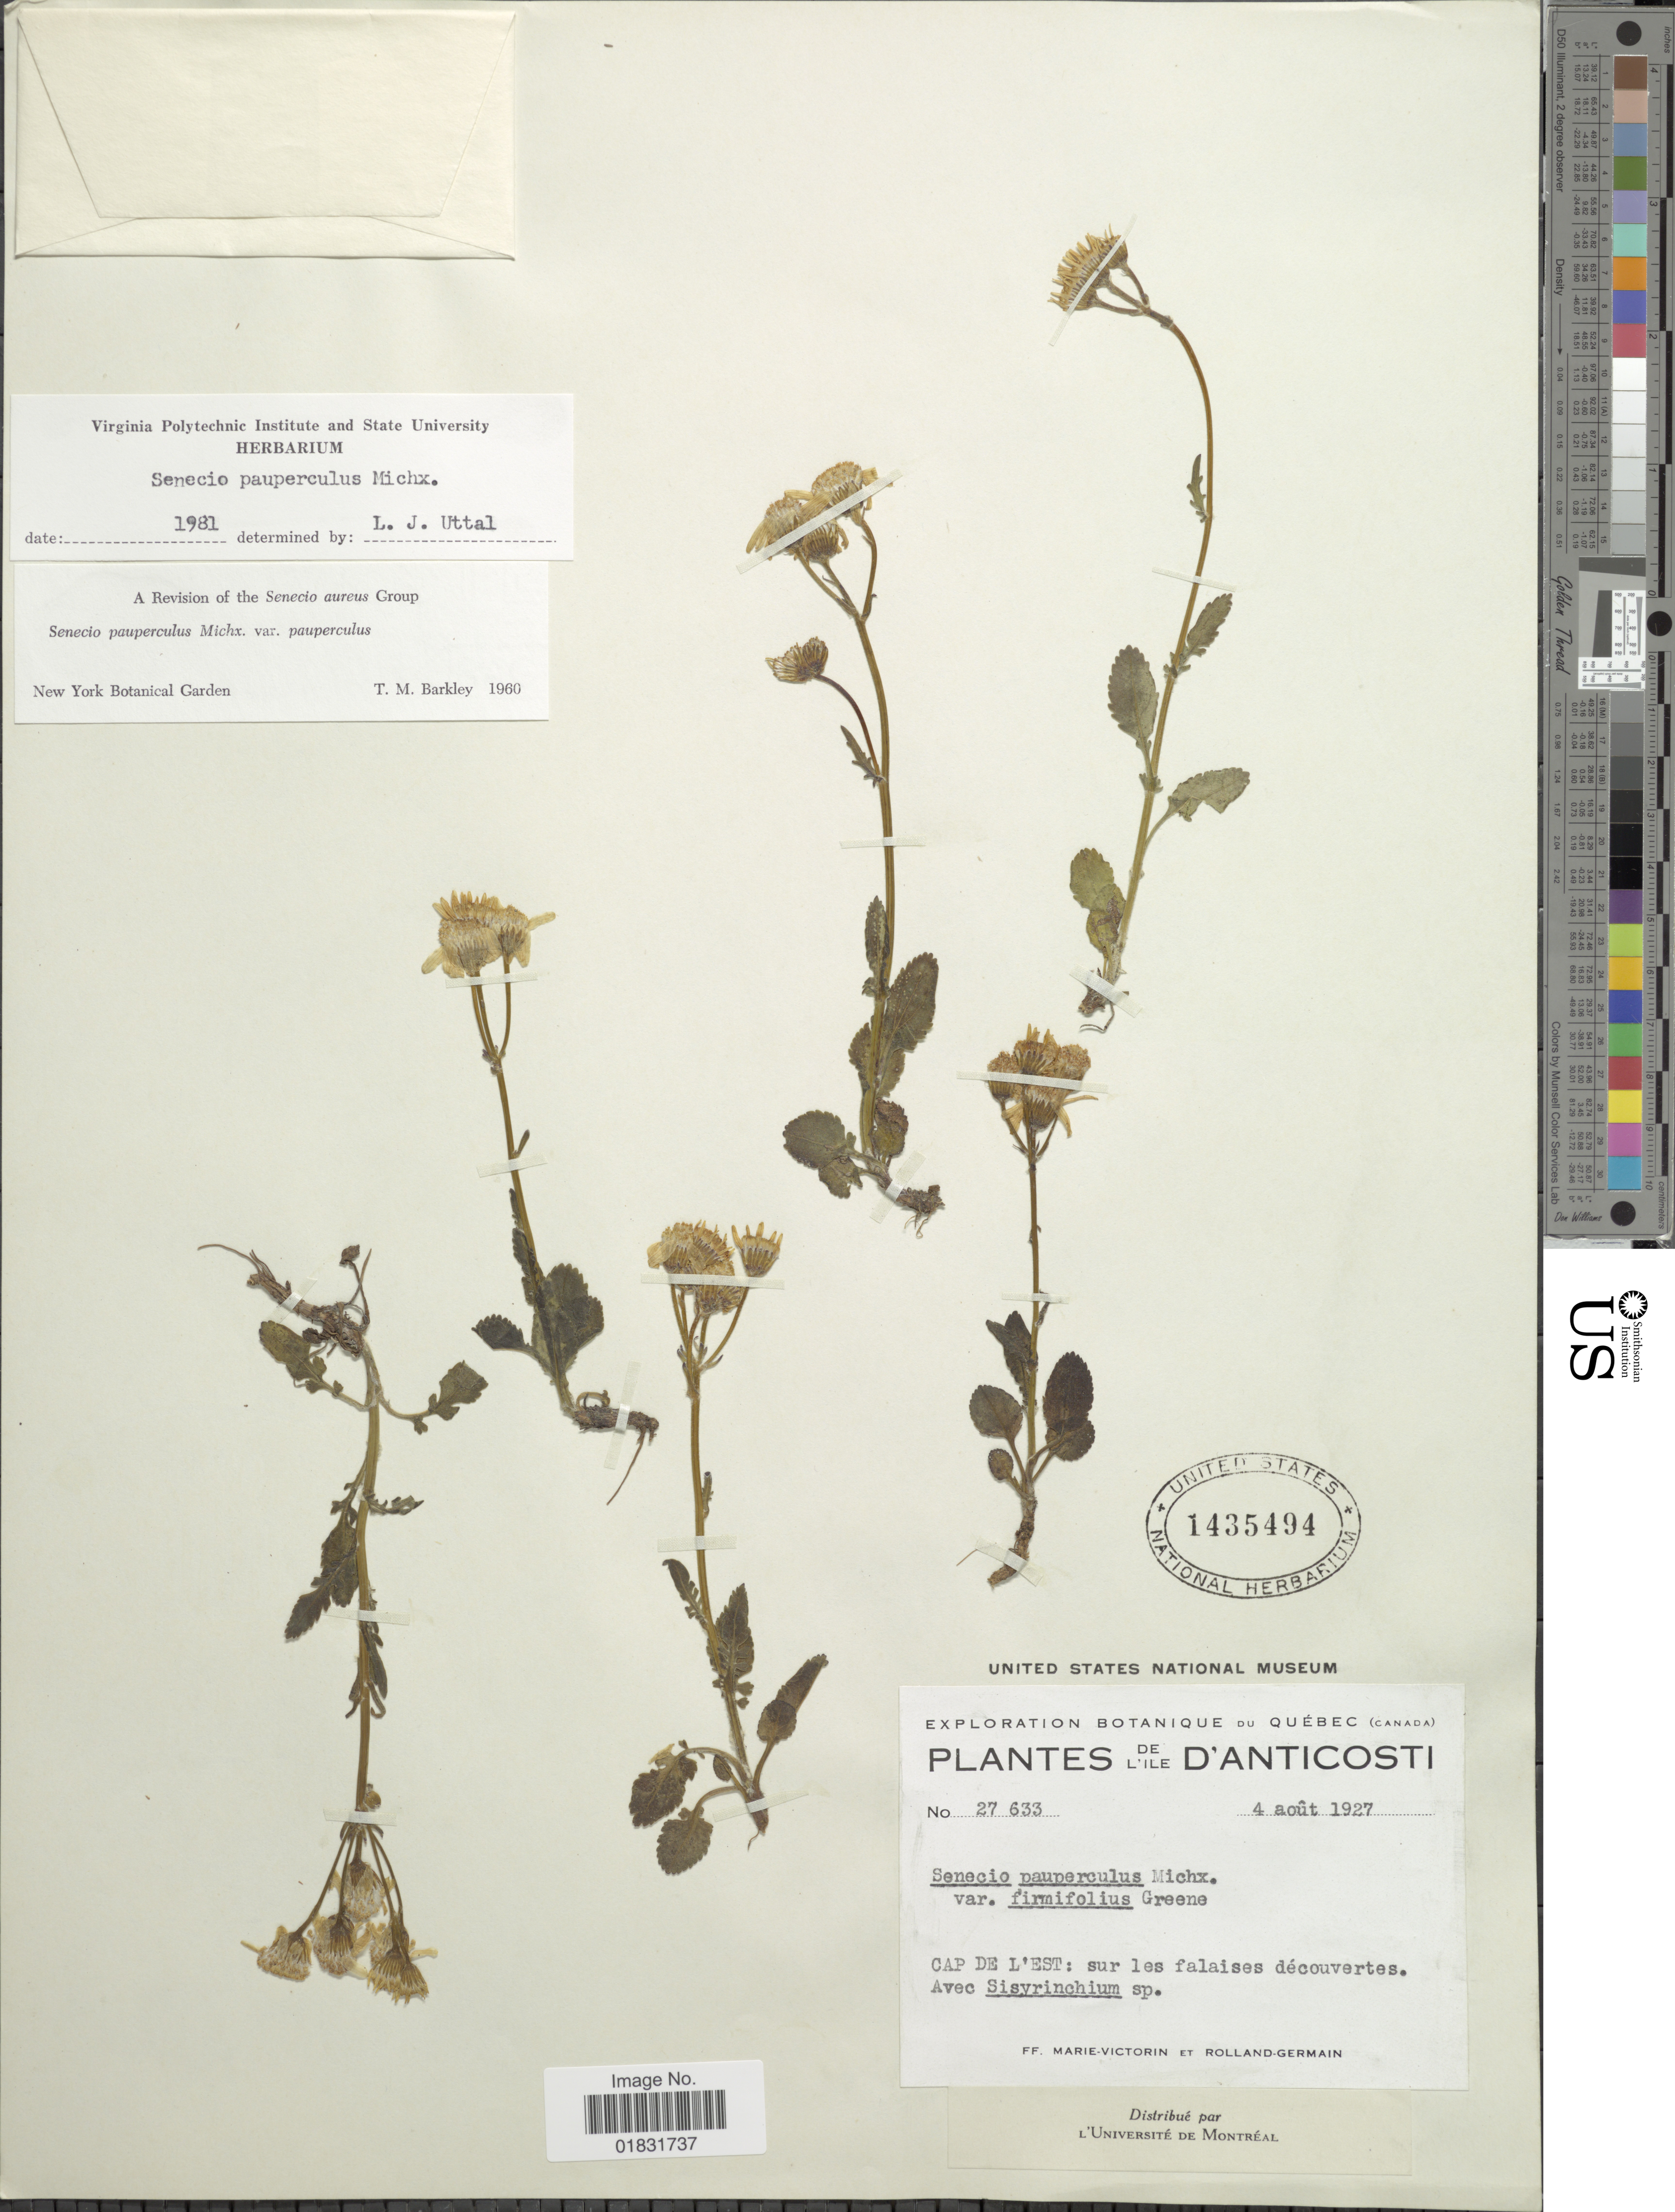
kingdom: Plantae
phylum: Tracheophyta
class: Magnoliopsida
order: Asterales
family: Asteraceae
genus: Packera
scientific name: Packera paupercula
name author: (Michx.) Á. Löve & D. Löve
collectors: F. Marie-Victorin & Rolland-Germain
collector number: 27633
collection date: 1927-08-04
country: Canada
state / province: Quebec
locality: De L'Ile D'Anticosti, Cap de L'Est: sur les falaises découvertes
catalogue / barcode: US 1435494